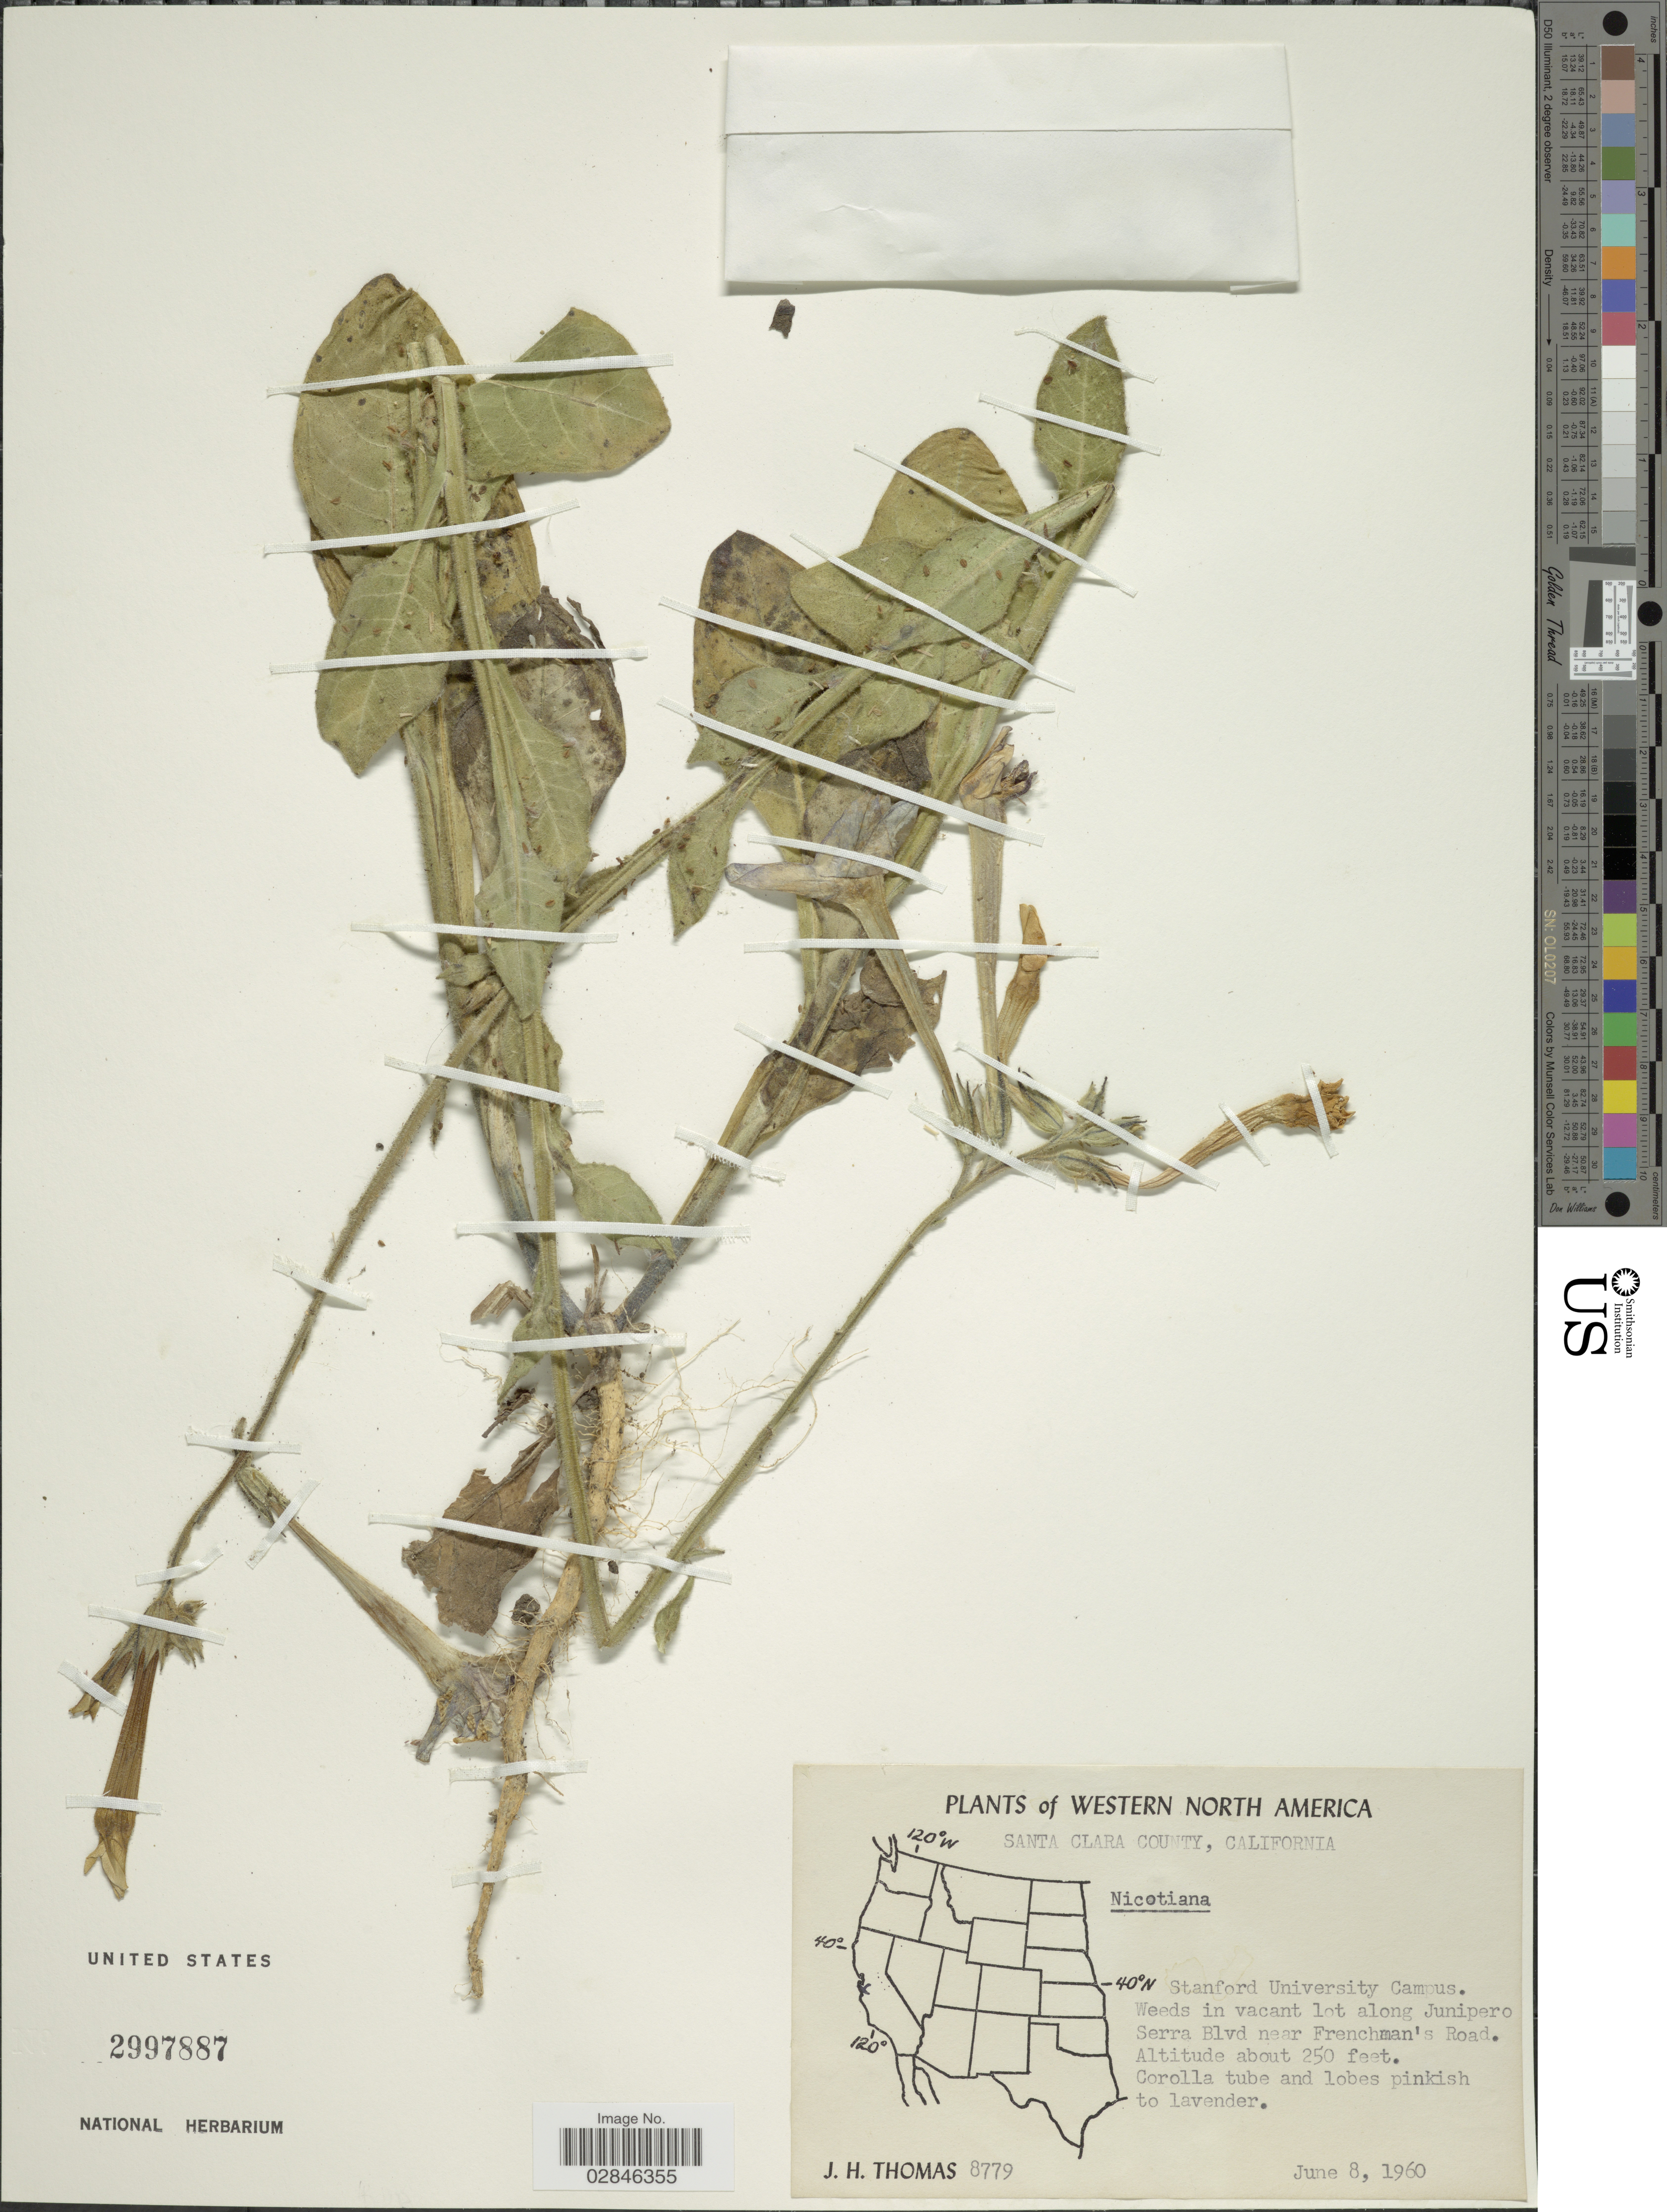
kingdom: Plantae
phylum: Tracheophyta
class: Magnoliopsida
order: Solanales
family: Solanaceae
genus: Nicotiana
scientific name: Nicotiana sp.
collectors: J. H. Thomas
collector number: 8779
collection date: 1960-06-08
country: United States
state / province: California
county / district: Santa Clara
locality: Western North America, Santa Clara County, Stanford University Campus. Weeds in vacant lot along Junipero Serra Blvd near Frenchman's Road.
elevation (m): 76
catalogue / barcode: US 2997887